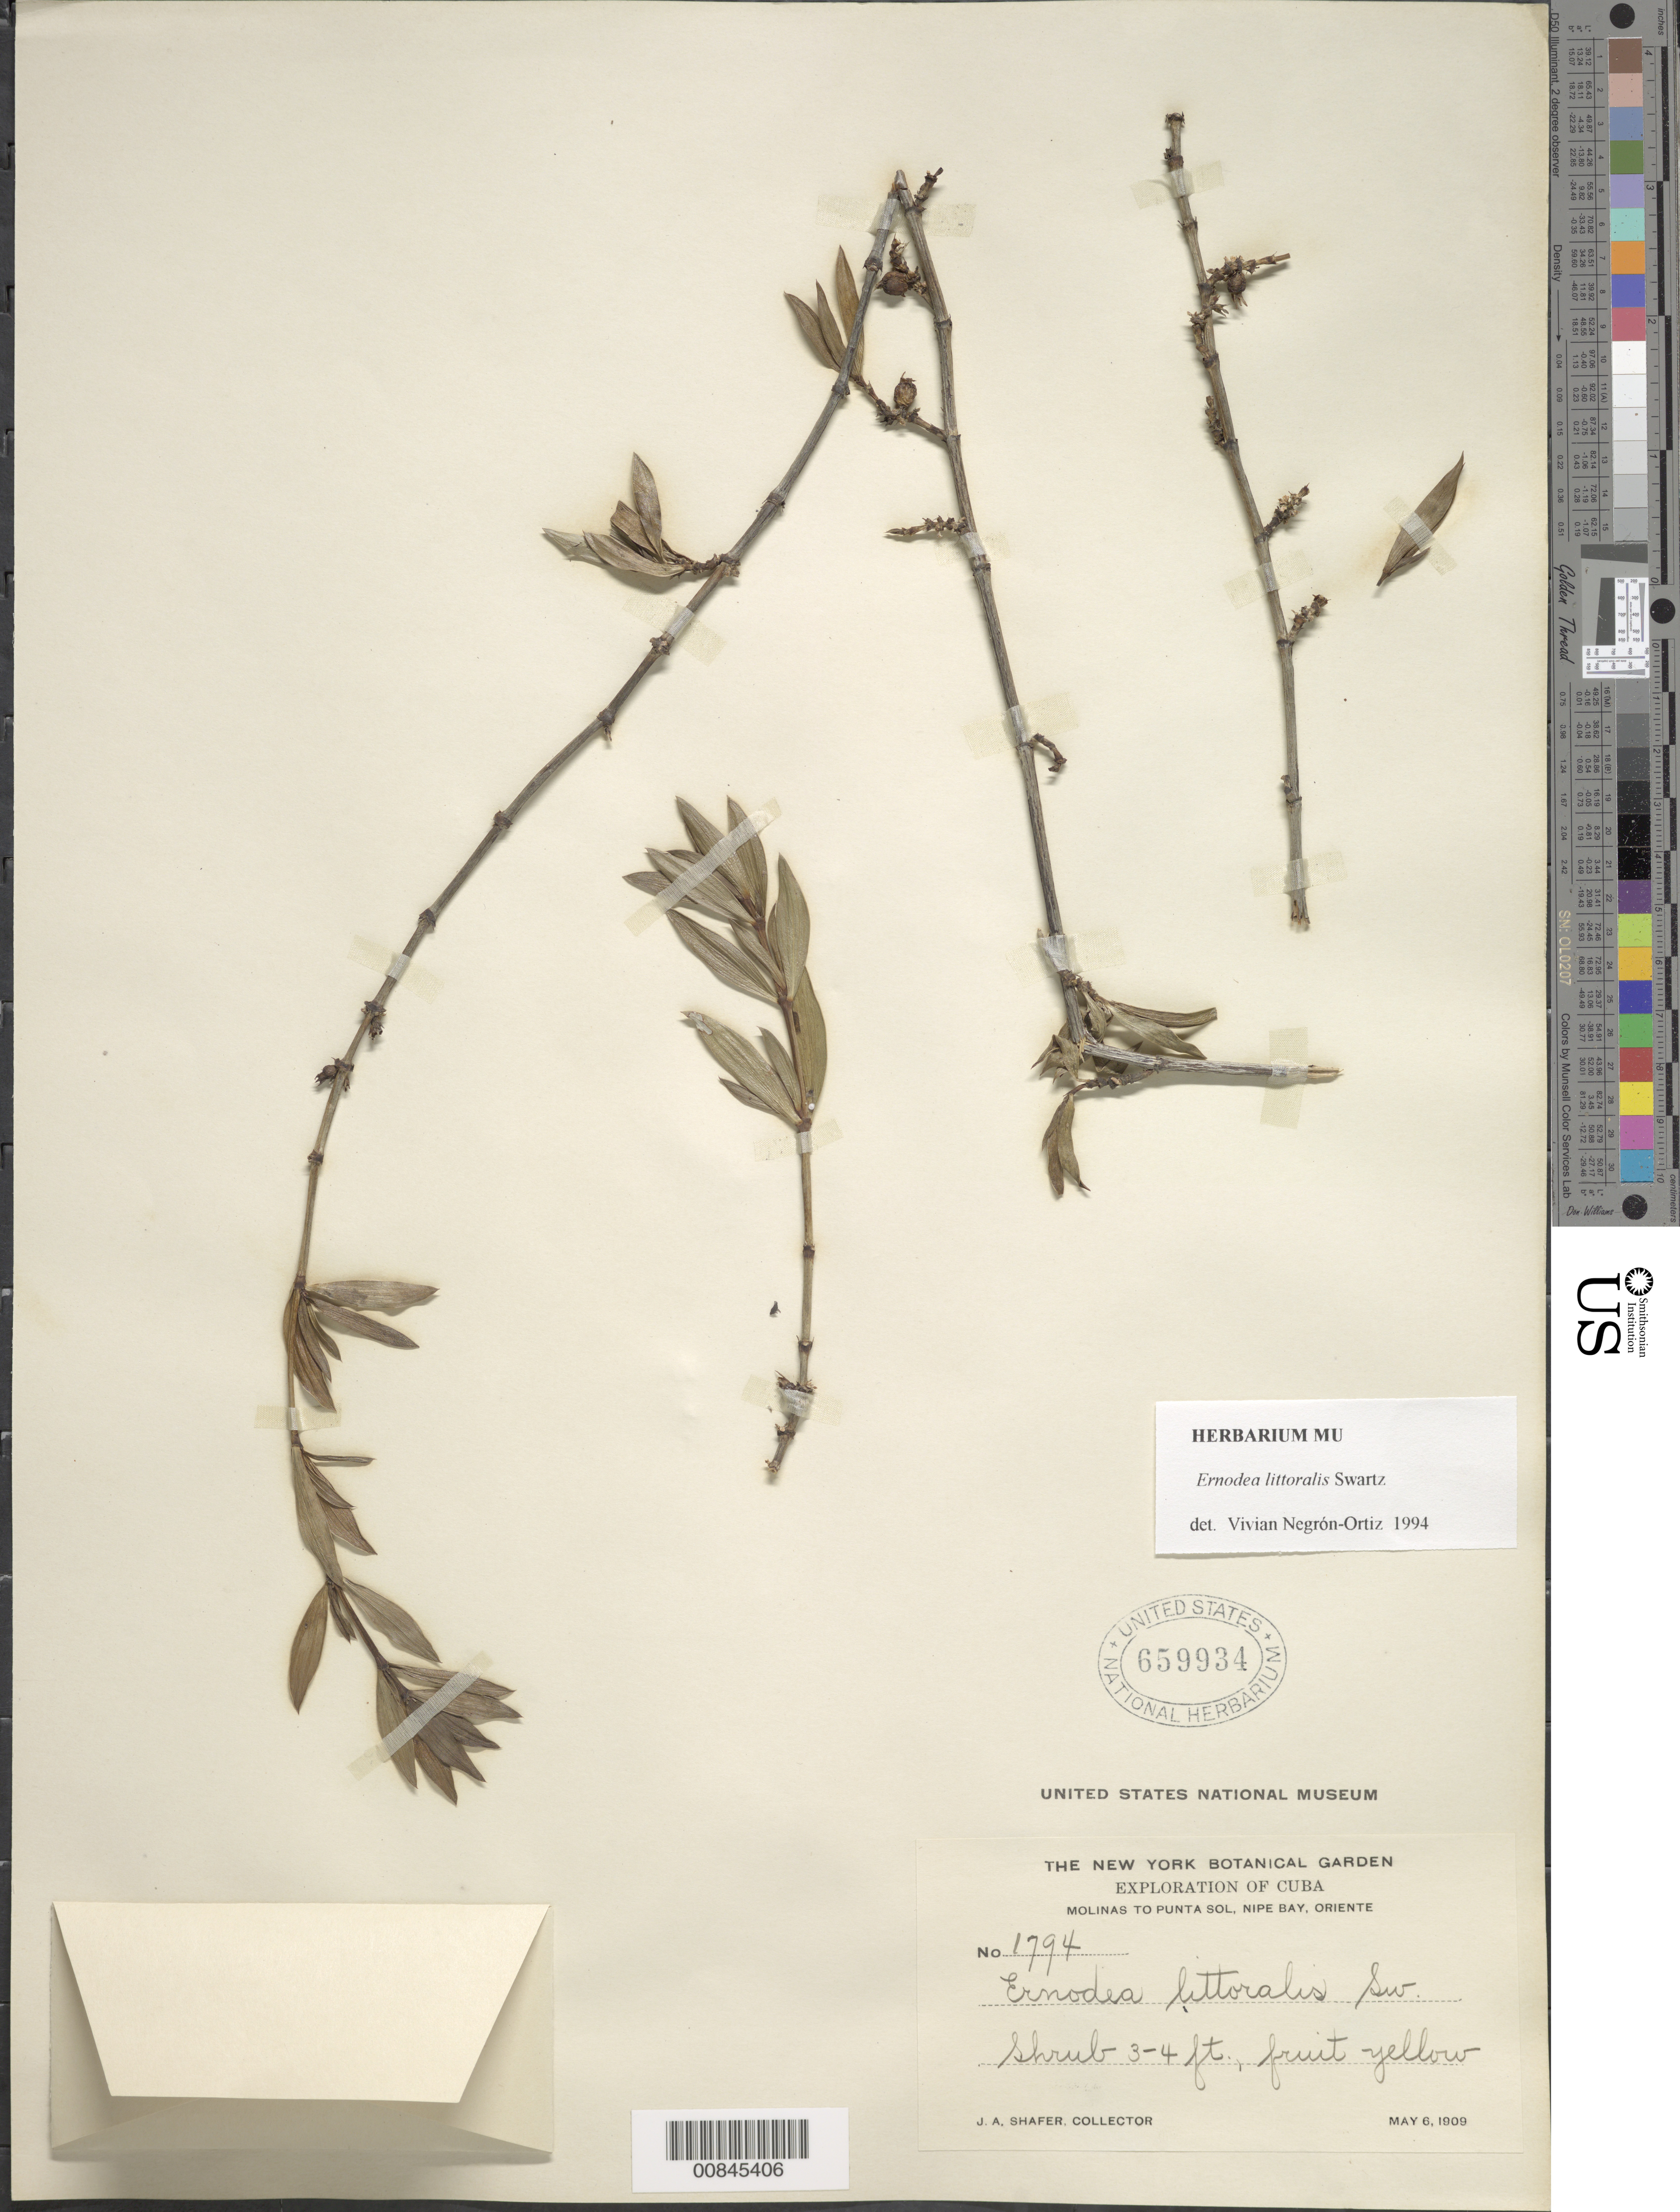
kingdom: Plantae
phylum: Tracheophyta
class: Magnoliopsida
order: Gentianales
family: Rubiaceae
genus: Ernodea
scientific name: Ernodea littoralis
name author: Sw.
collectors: J. A. Shafer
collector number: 1794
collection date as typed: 06 May 1909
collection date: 1909-05-06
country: Cuba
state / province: Oriente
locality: Molinas to Punta Sol, Nipe Bay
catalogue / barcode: US 659934